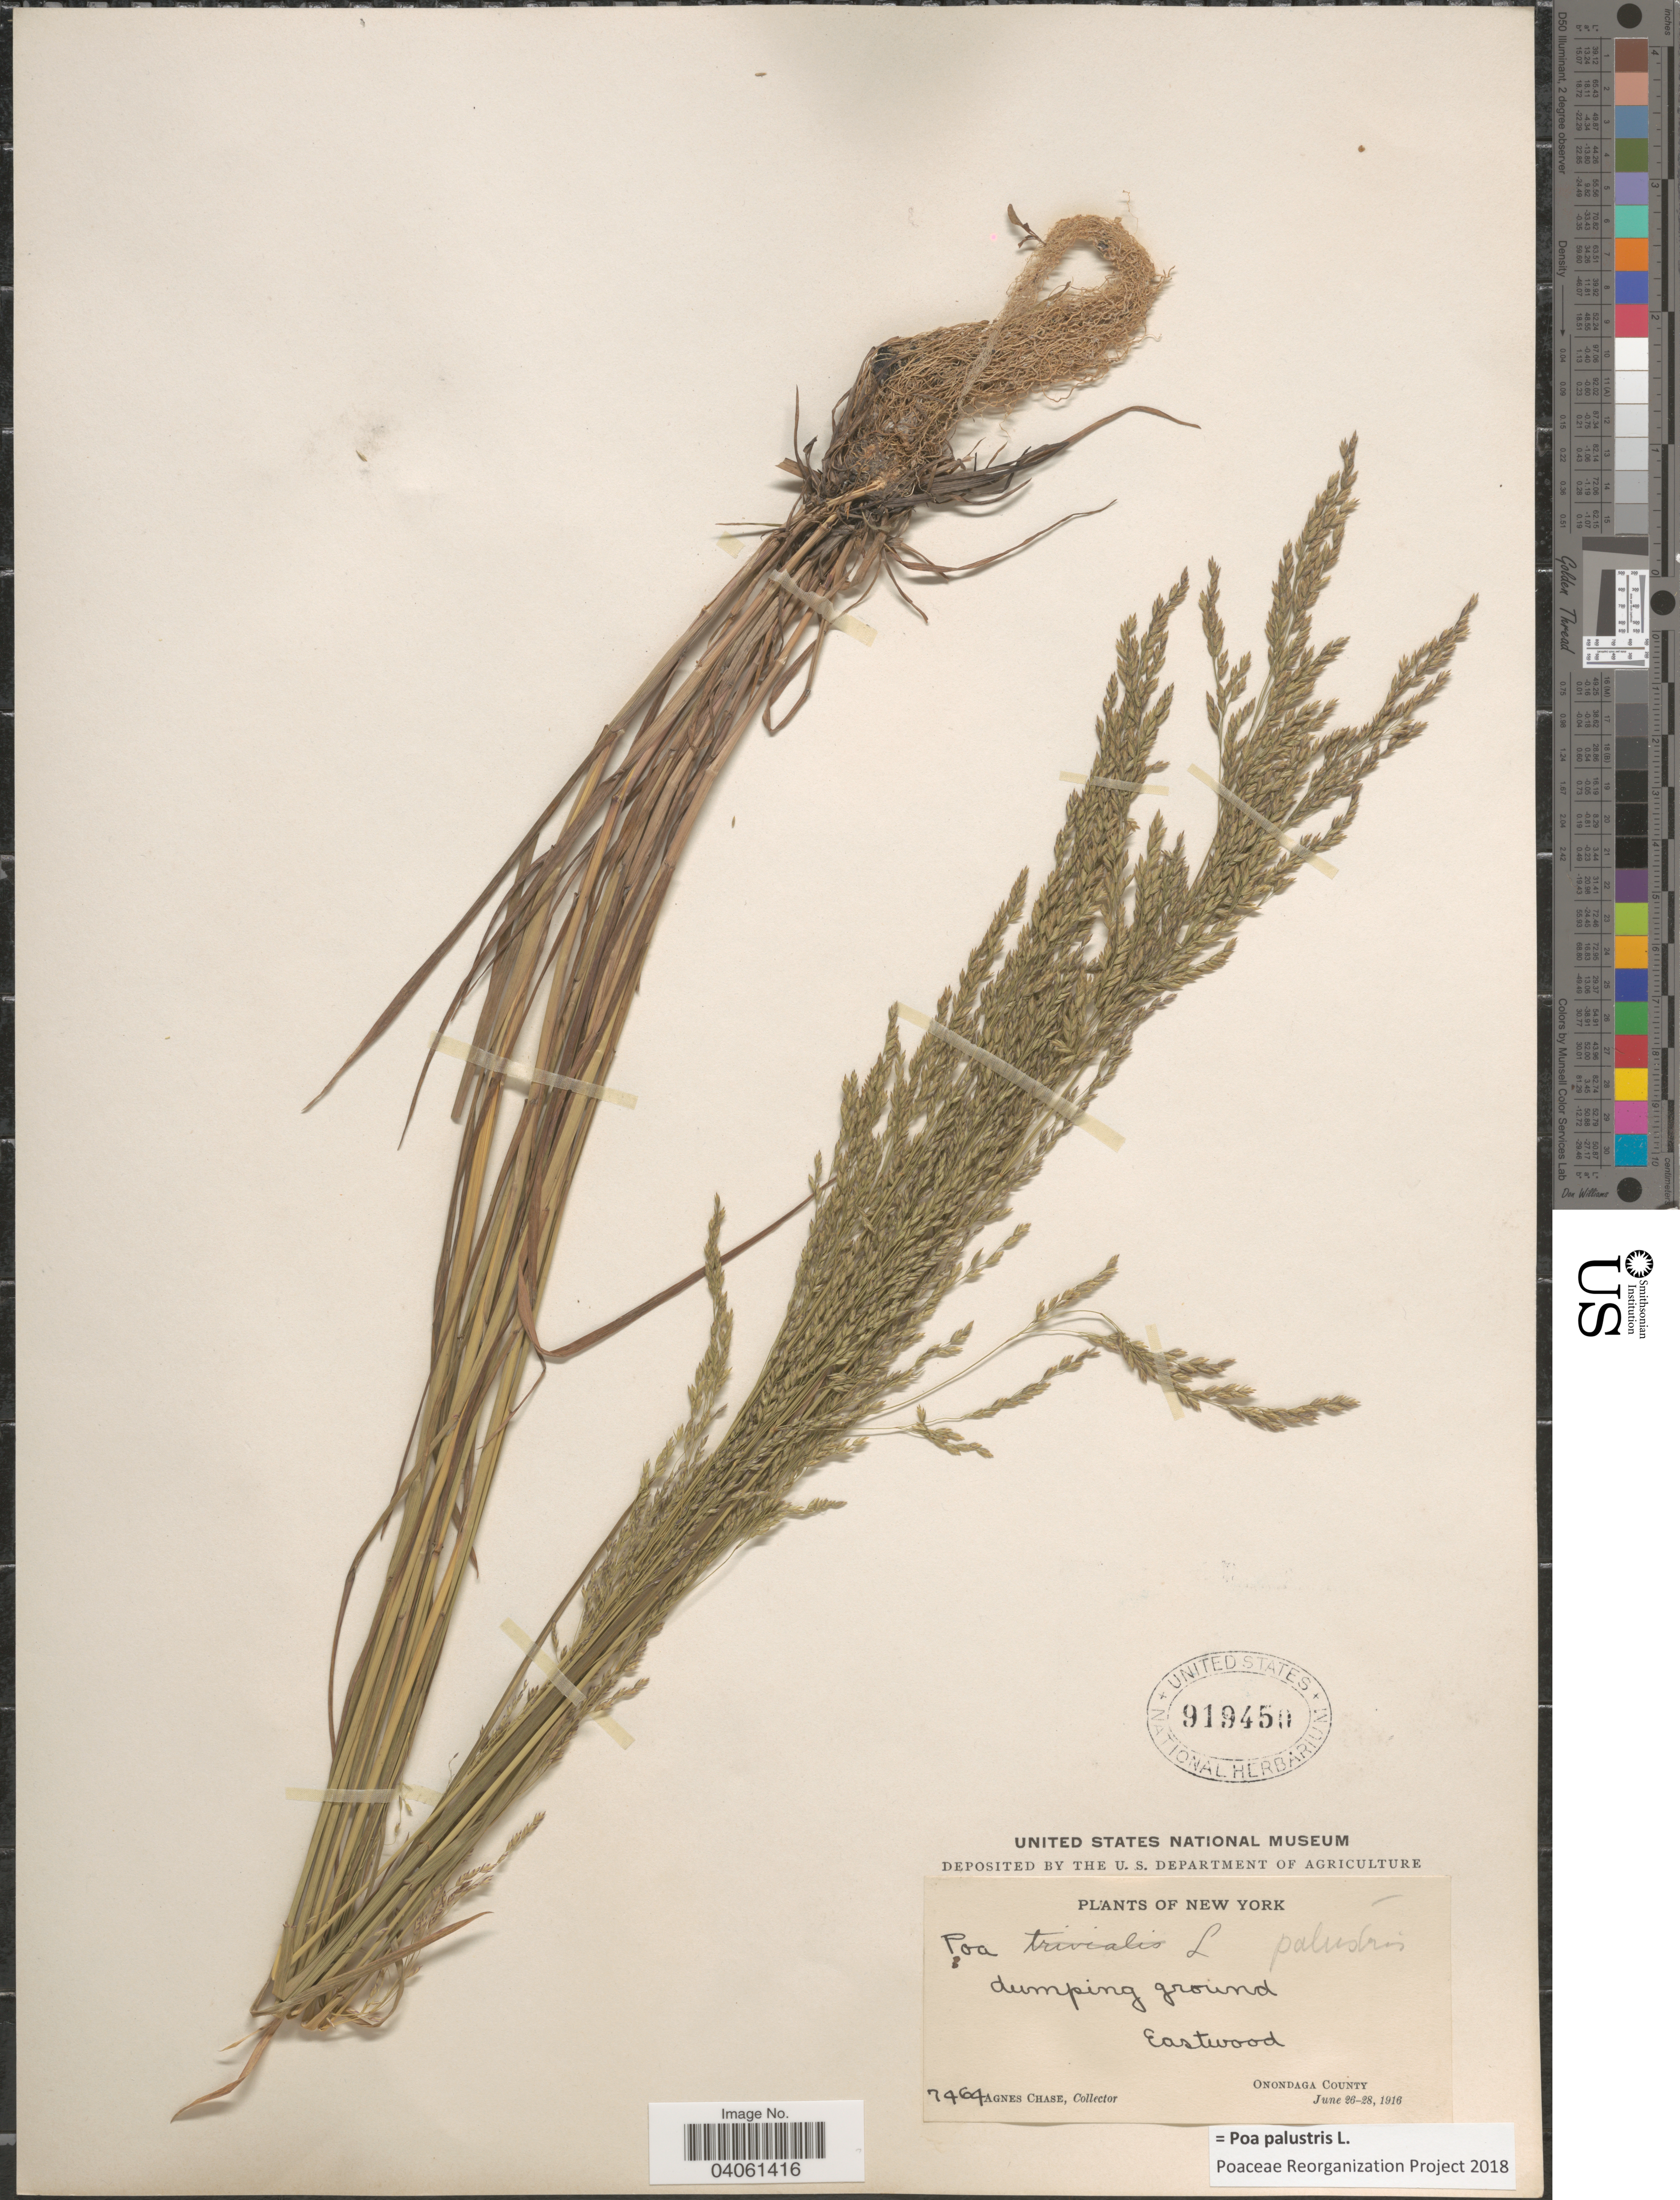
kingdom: Plantae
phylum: Tracheophyta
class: Liliopsida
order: Poales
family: Poaceae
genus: Poa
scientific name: Poa palustris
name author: L.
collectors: A. Chase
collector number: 7464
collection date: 1916-06-26/1916-06-28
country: United States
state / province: New York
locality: Eastwood. Onondaga County.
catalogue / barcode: US 919450